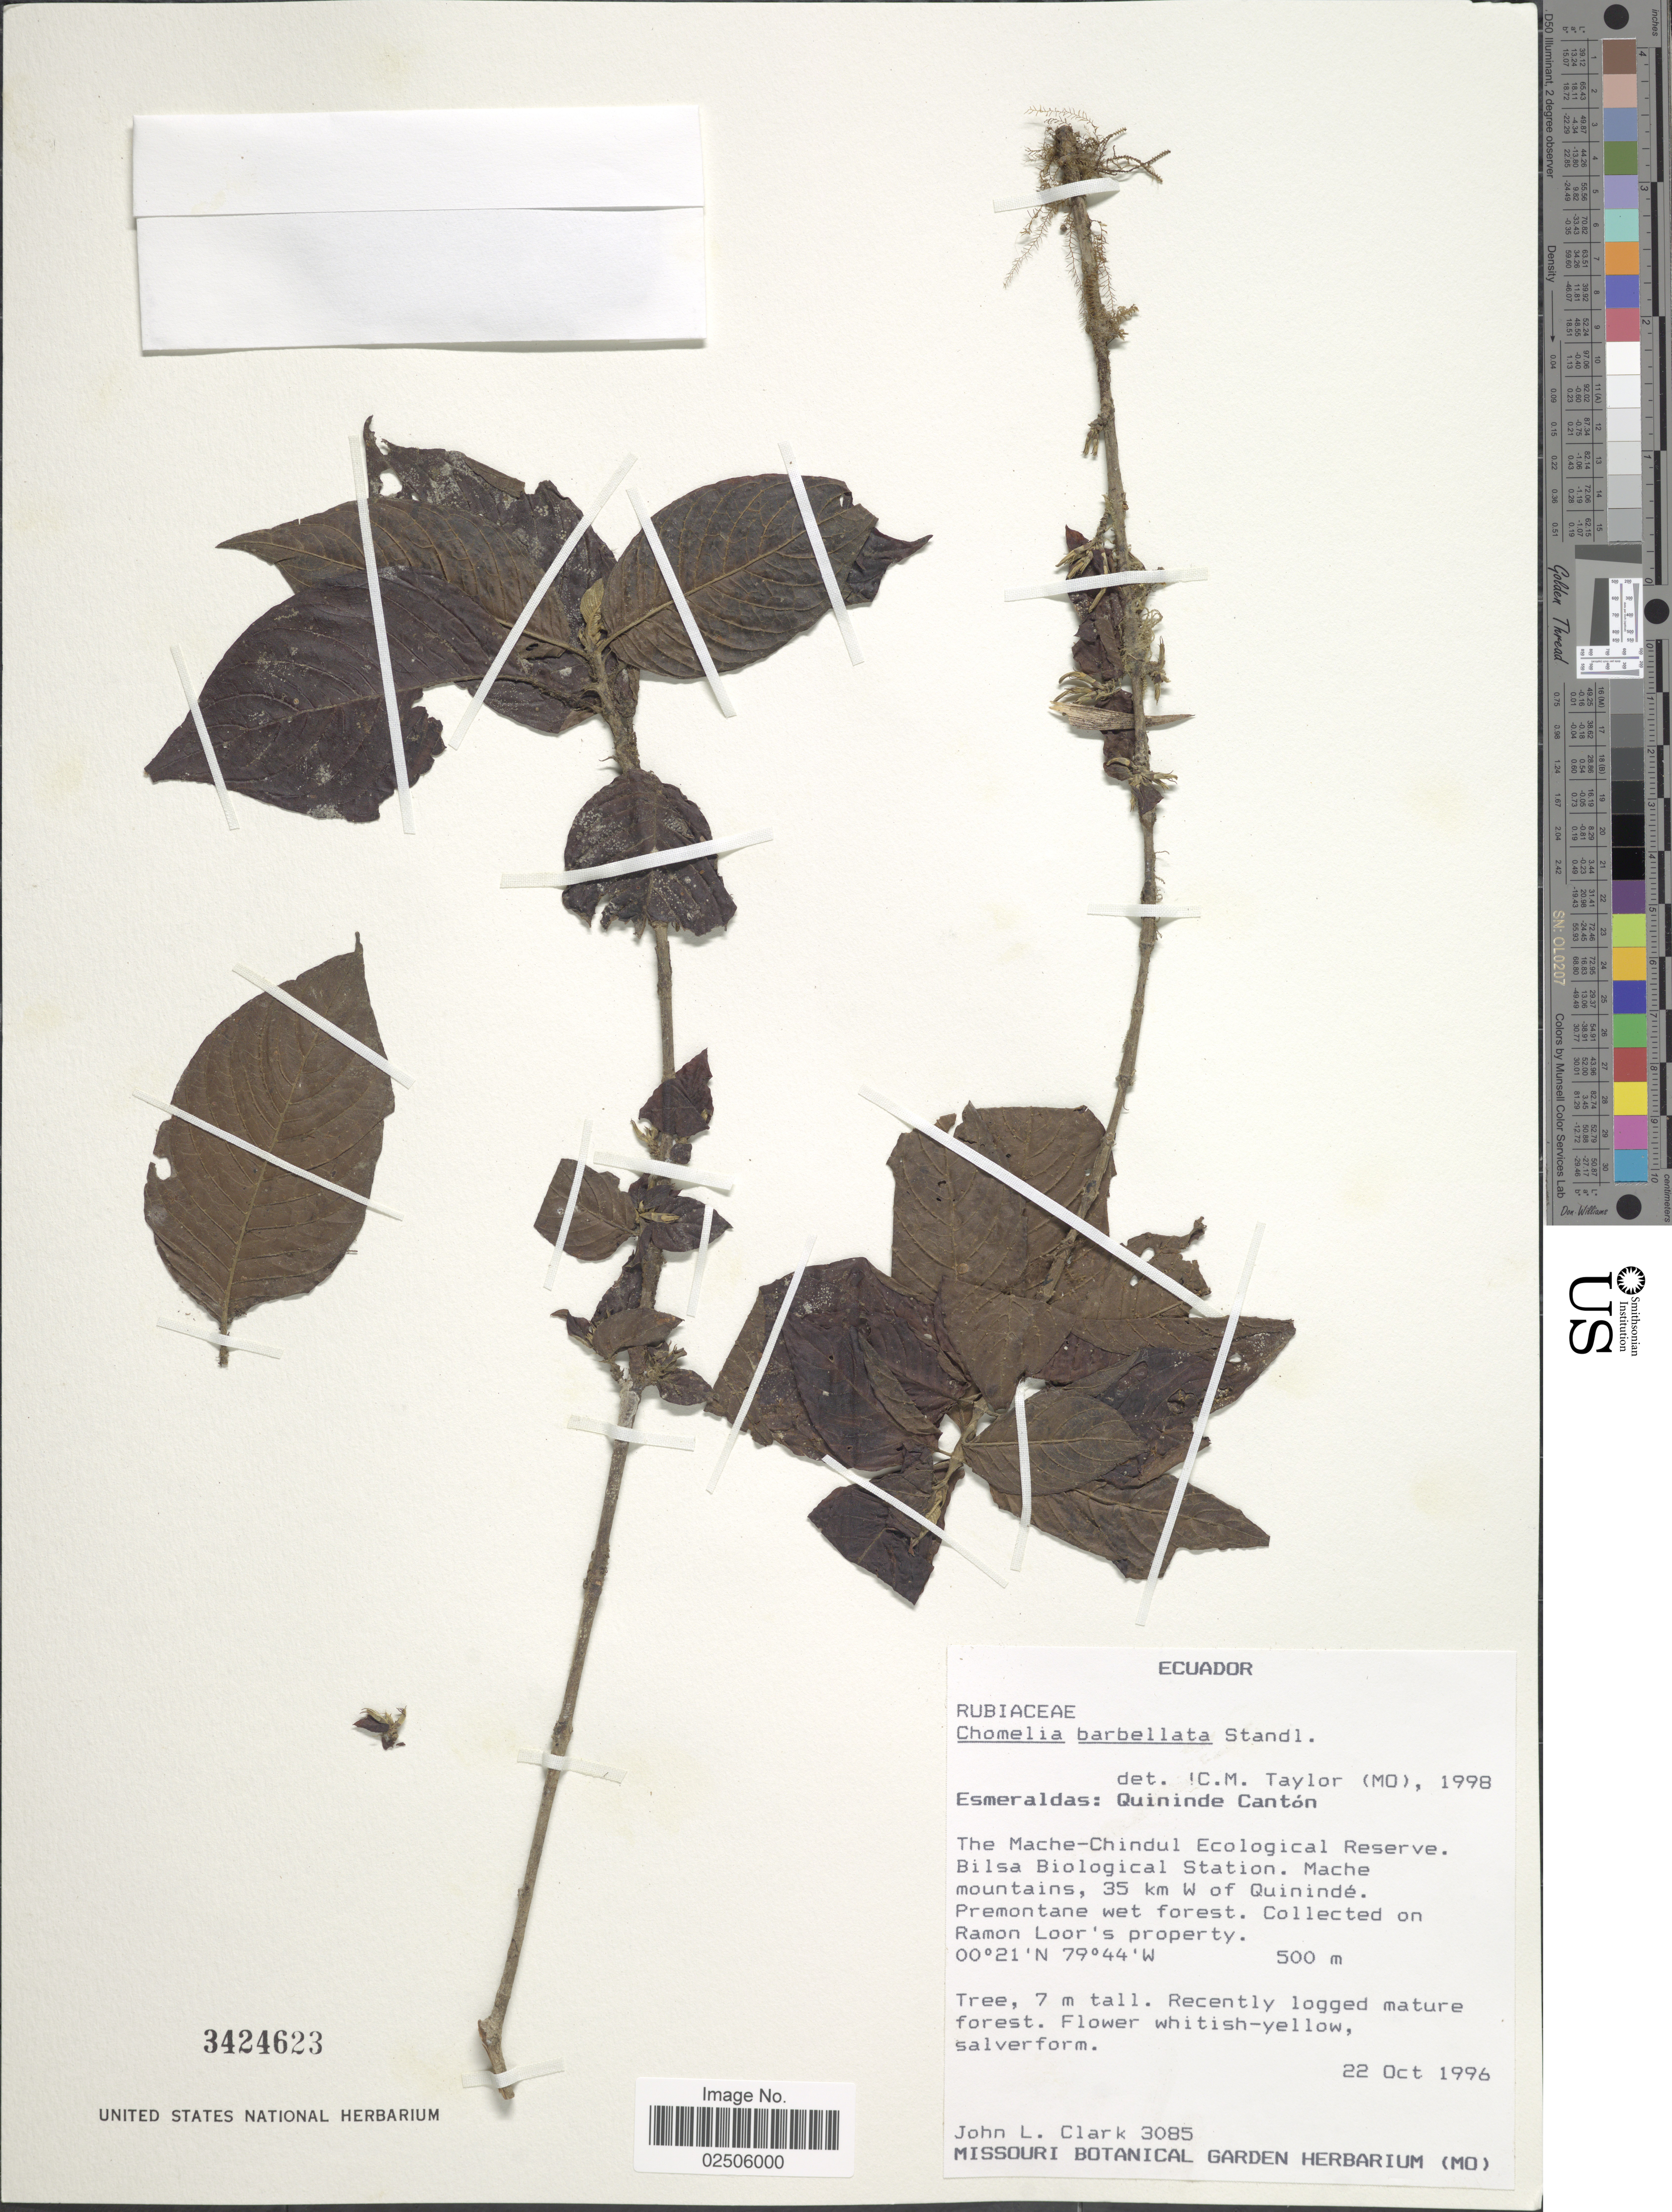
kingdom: Plantae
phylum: Tracheophyta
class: Magnoliopsida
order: Gentianales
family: Rubiaceae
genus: Chomelia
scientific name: Chomelia barbellata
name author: Standl.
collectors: J. L. Clark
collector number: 3085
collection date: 1996-10-22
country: Ecuador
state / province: Esmeraldas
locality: Quininde Canton, The Mache-Chindul Ecological Reserve. Bilsa Biological Station. Mache mountains, 35 km W of Quininde. Premontane wet forest. Collected on Ramon Loor's property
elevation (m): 500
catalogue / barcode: US 3424623